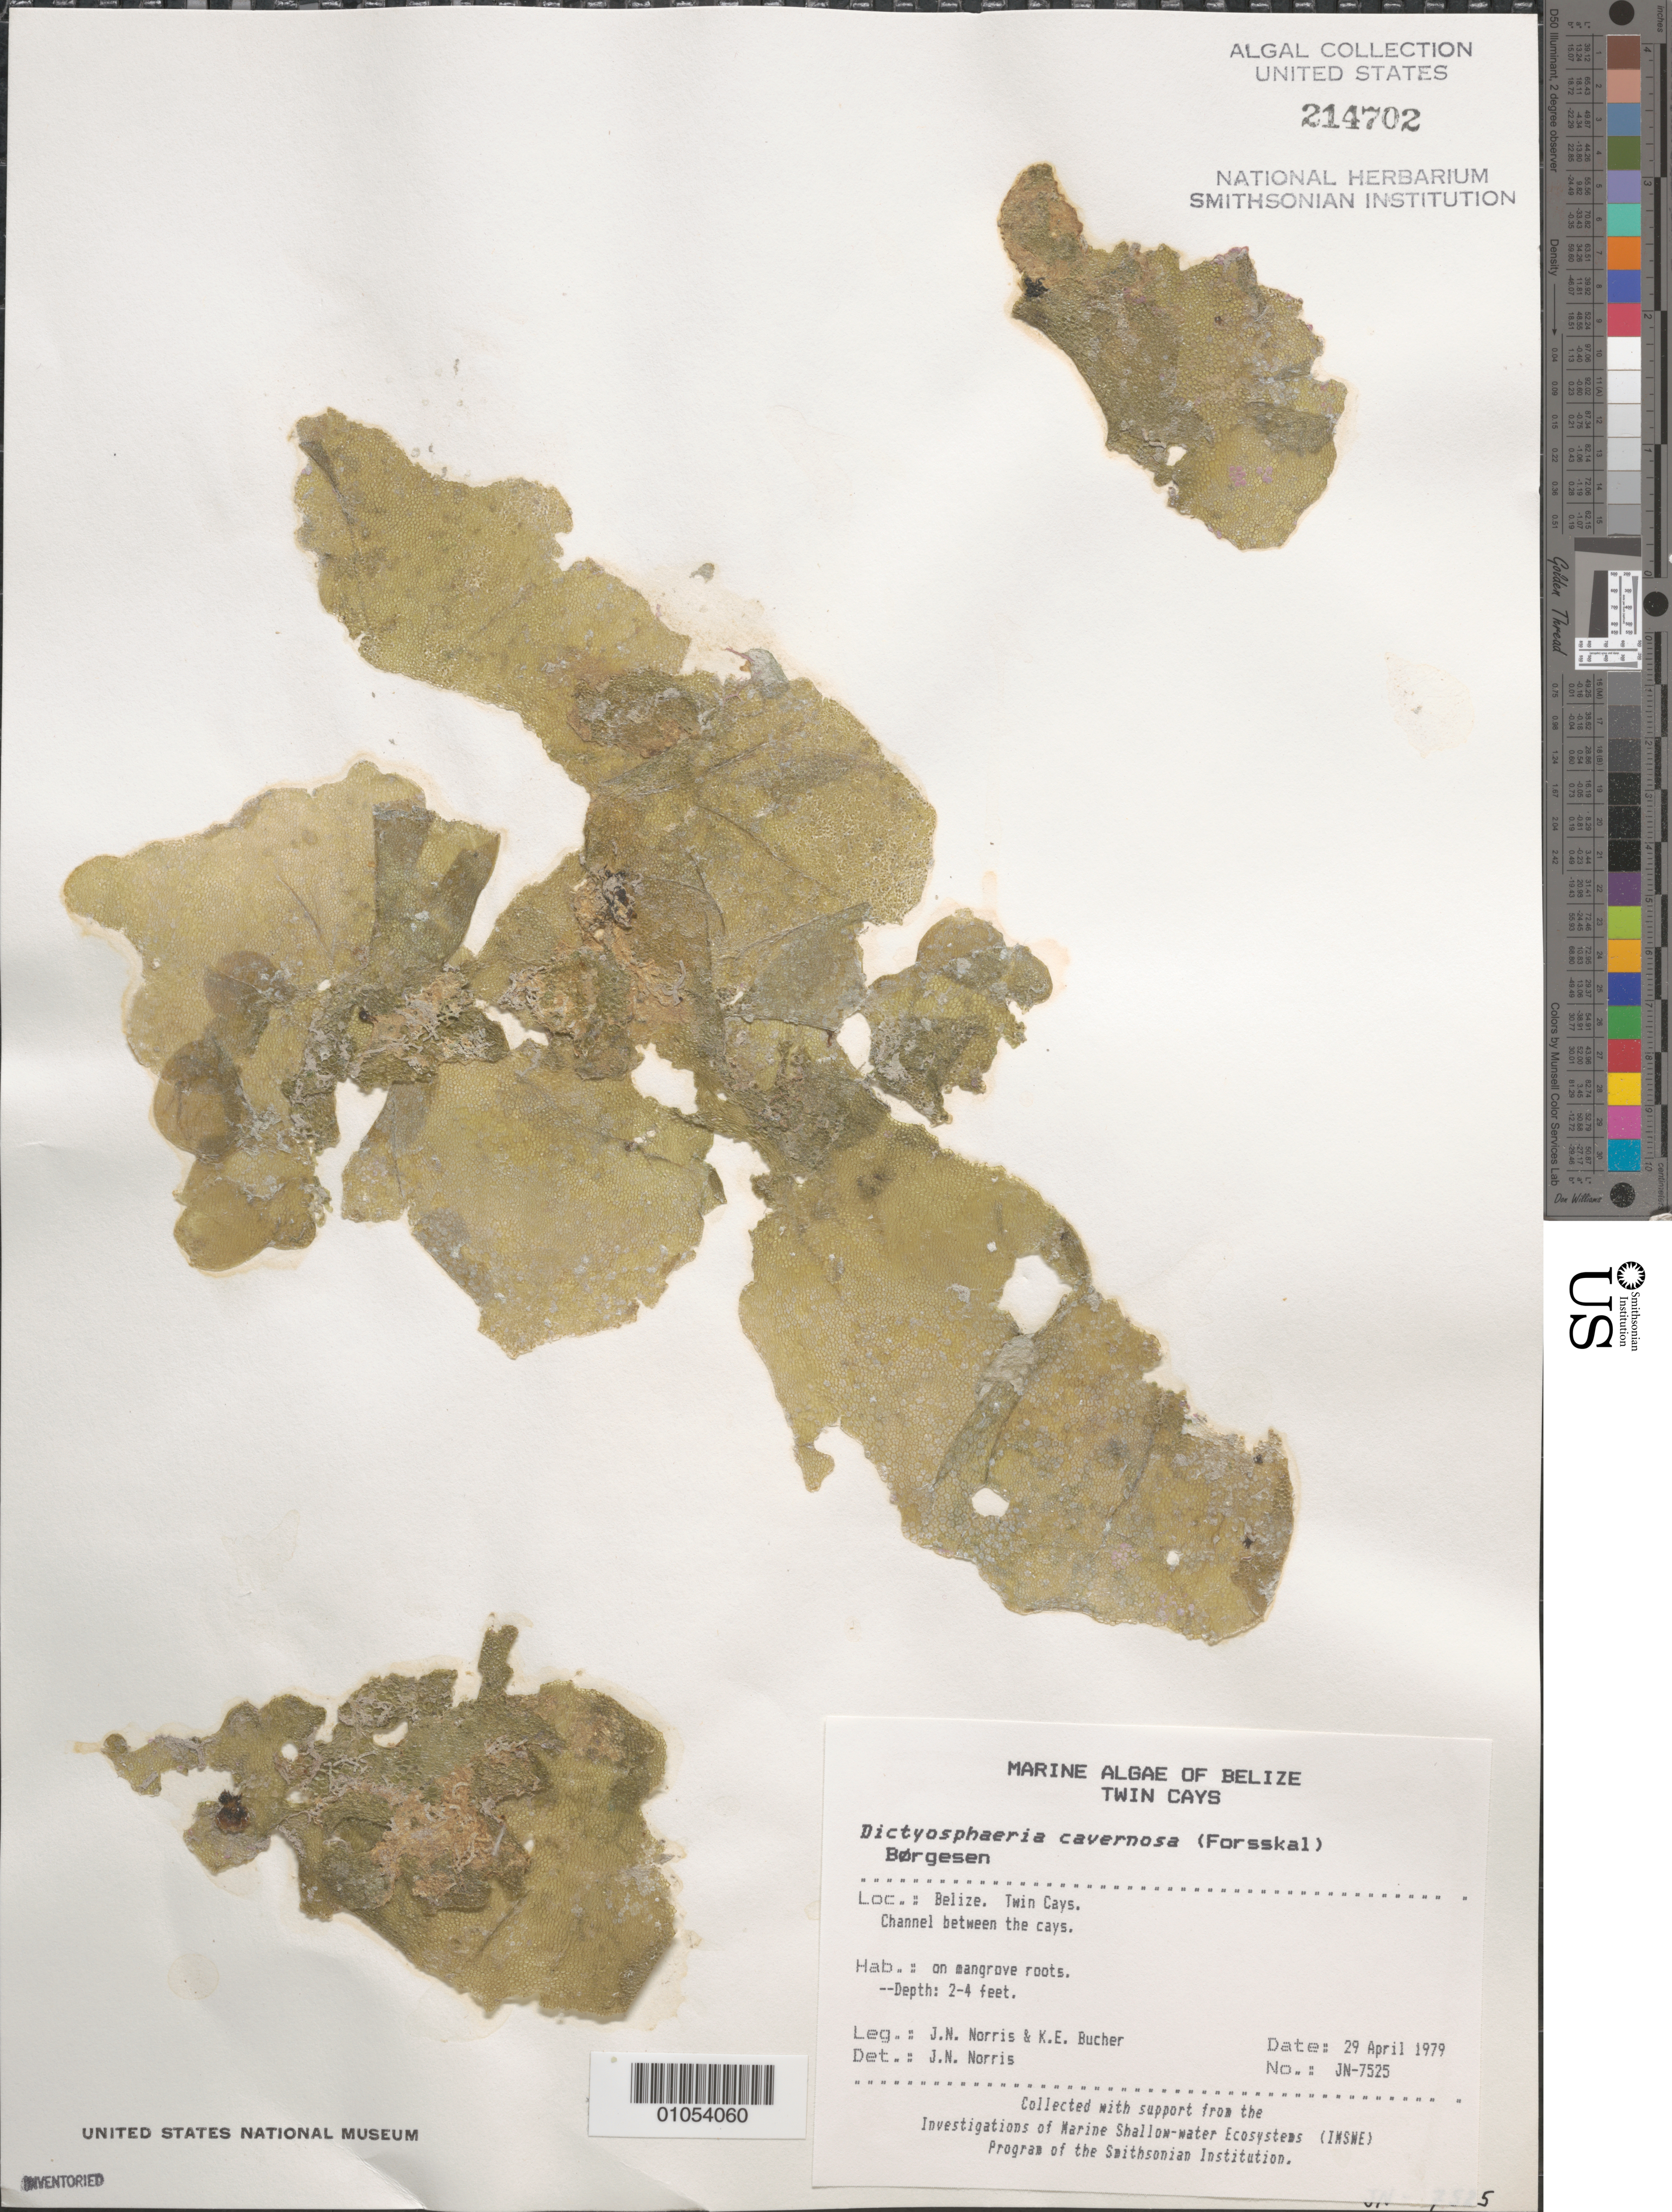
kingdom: Plantae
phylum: Chlorophyta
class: Ulvophyceae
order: Siphonocladales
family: Siphonocladaceae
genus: Dictyosphaeria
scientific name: Dictyosphaeria cavernosa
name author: (Forssk.) Børgesen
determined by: Norris, James N.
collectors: J. N. Norris & K. E. Bucher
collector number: JN-7525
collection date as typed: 29 Apr 1979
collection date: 1979-04-29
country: Belize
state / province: Stann Creek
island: Twin Cays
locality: Channel between Twin Cays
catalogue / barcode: US 214702